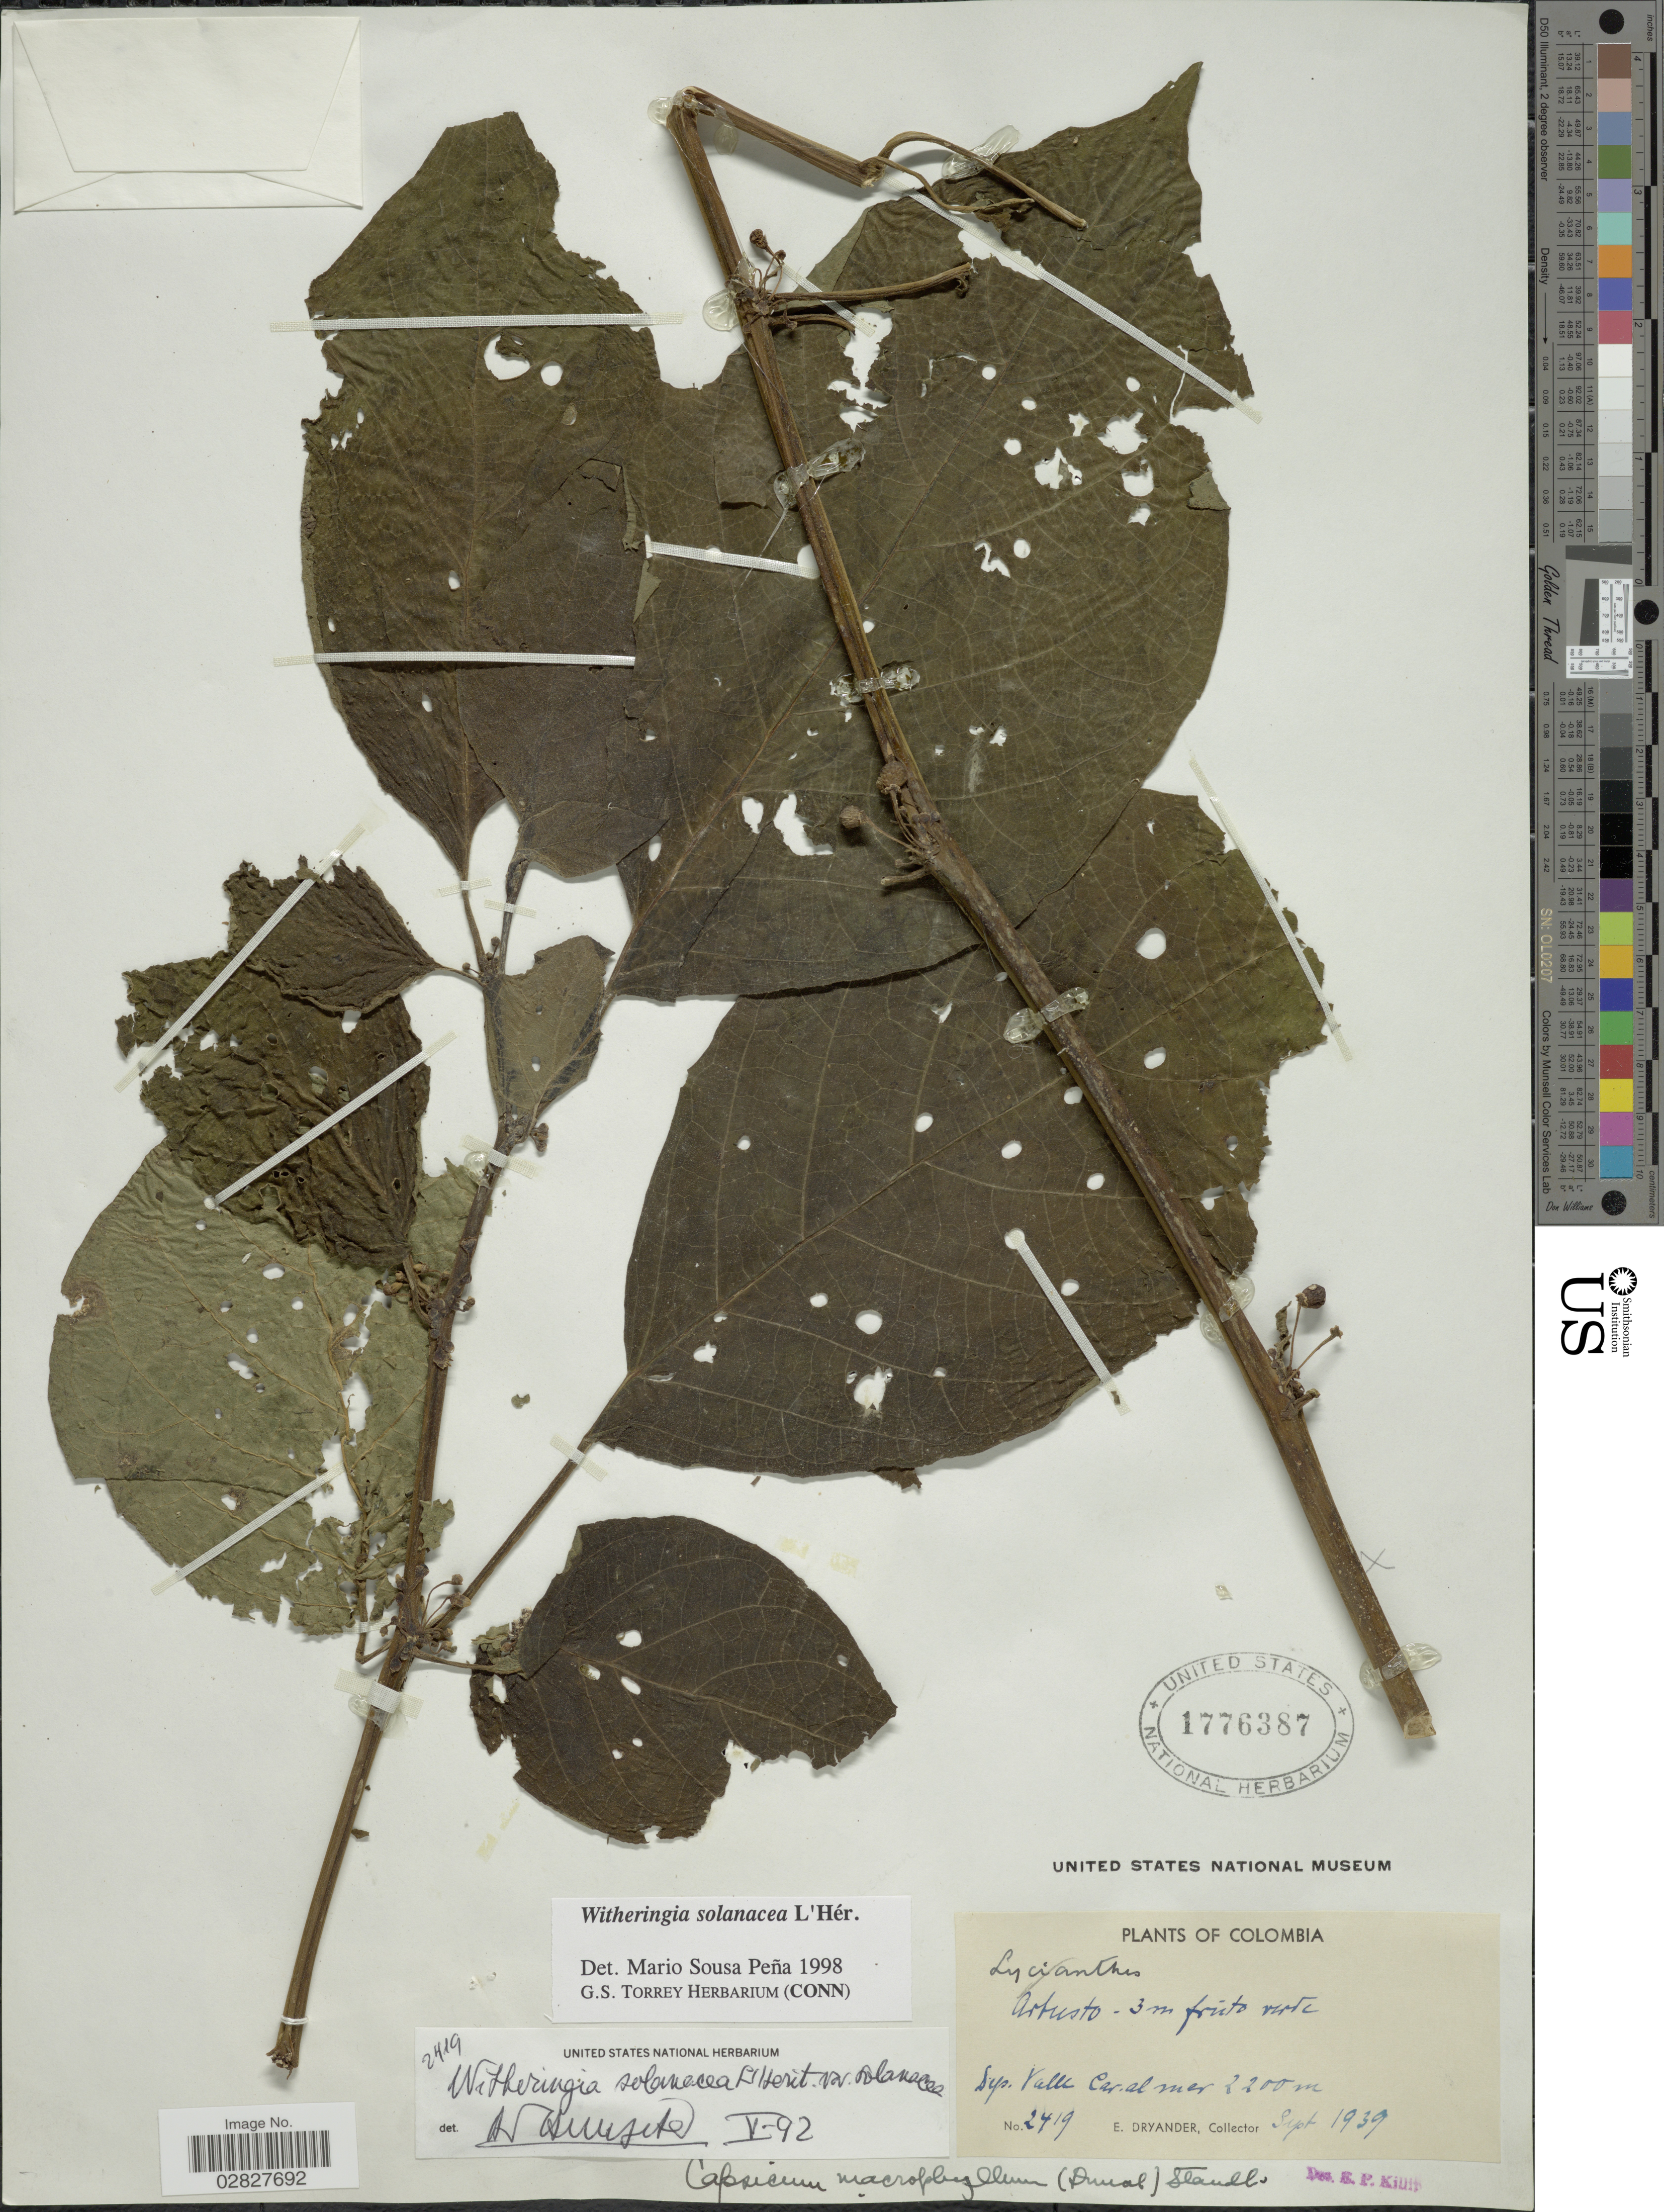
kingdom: Plantae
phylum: Tracheophyta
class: Magnoliopsida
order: Solanales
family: Solanaceae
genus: Witheringia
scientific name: Witheringia solanacea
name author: L'Hér.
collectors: E. Dryander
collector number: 2419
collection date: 1939-09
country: Colombia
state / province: Valle del Cauca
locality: Dep. Valle Car.al mer.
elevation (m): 2200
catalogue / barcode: US 1776387